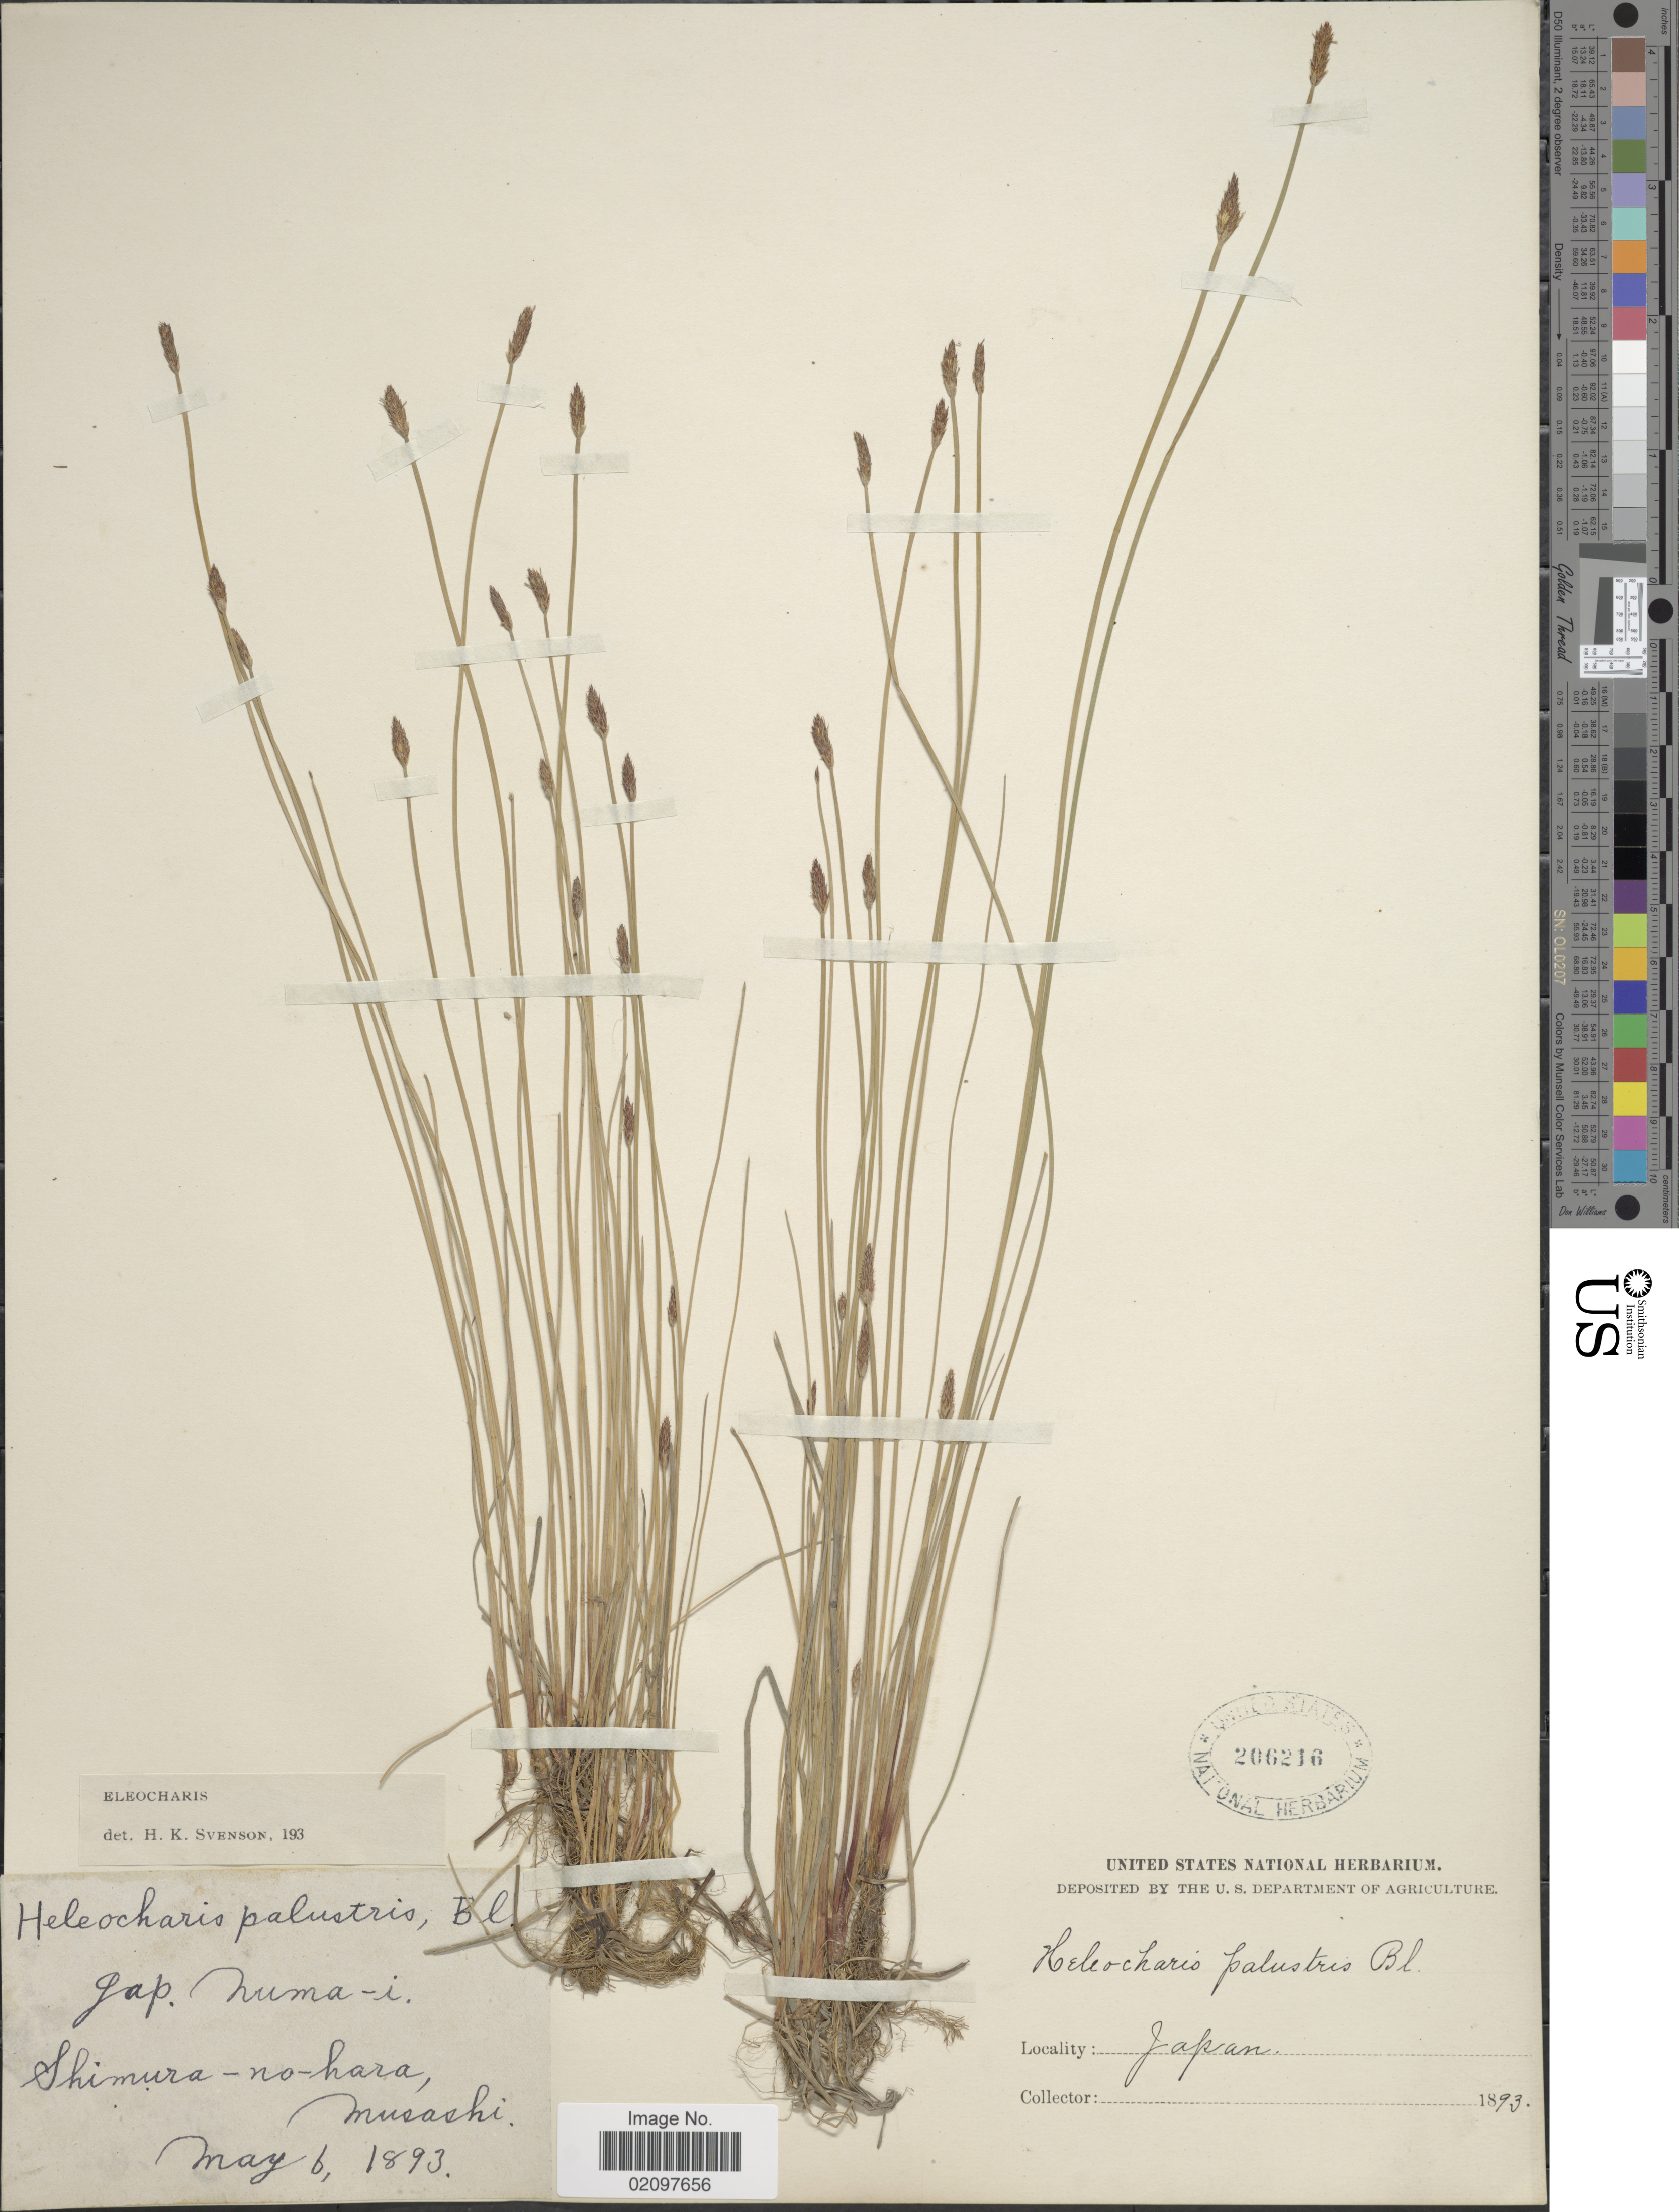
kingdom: Plantae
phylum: Tracheophyta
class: Liliopsida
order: Poales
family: Cyperaceae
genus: Eleocharis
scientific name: Eleocharis palustris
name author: (L.) Roem. & Schult.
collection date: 1893-05-06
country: Japan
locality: Gap. Numa-i, Shimura-no-hara, Musashi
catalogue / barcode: US 206216